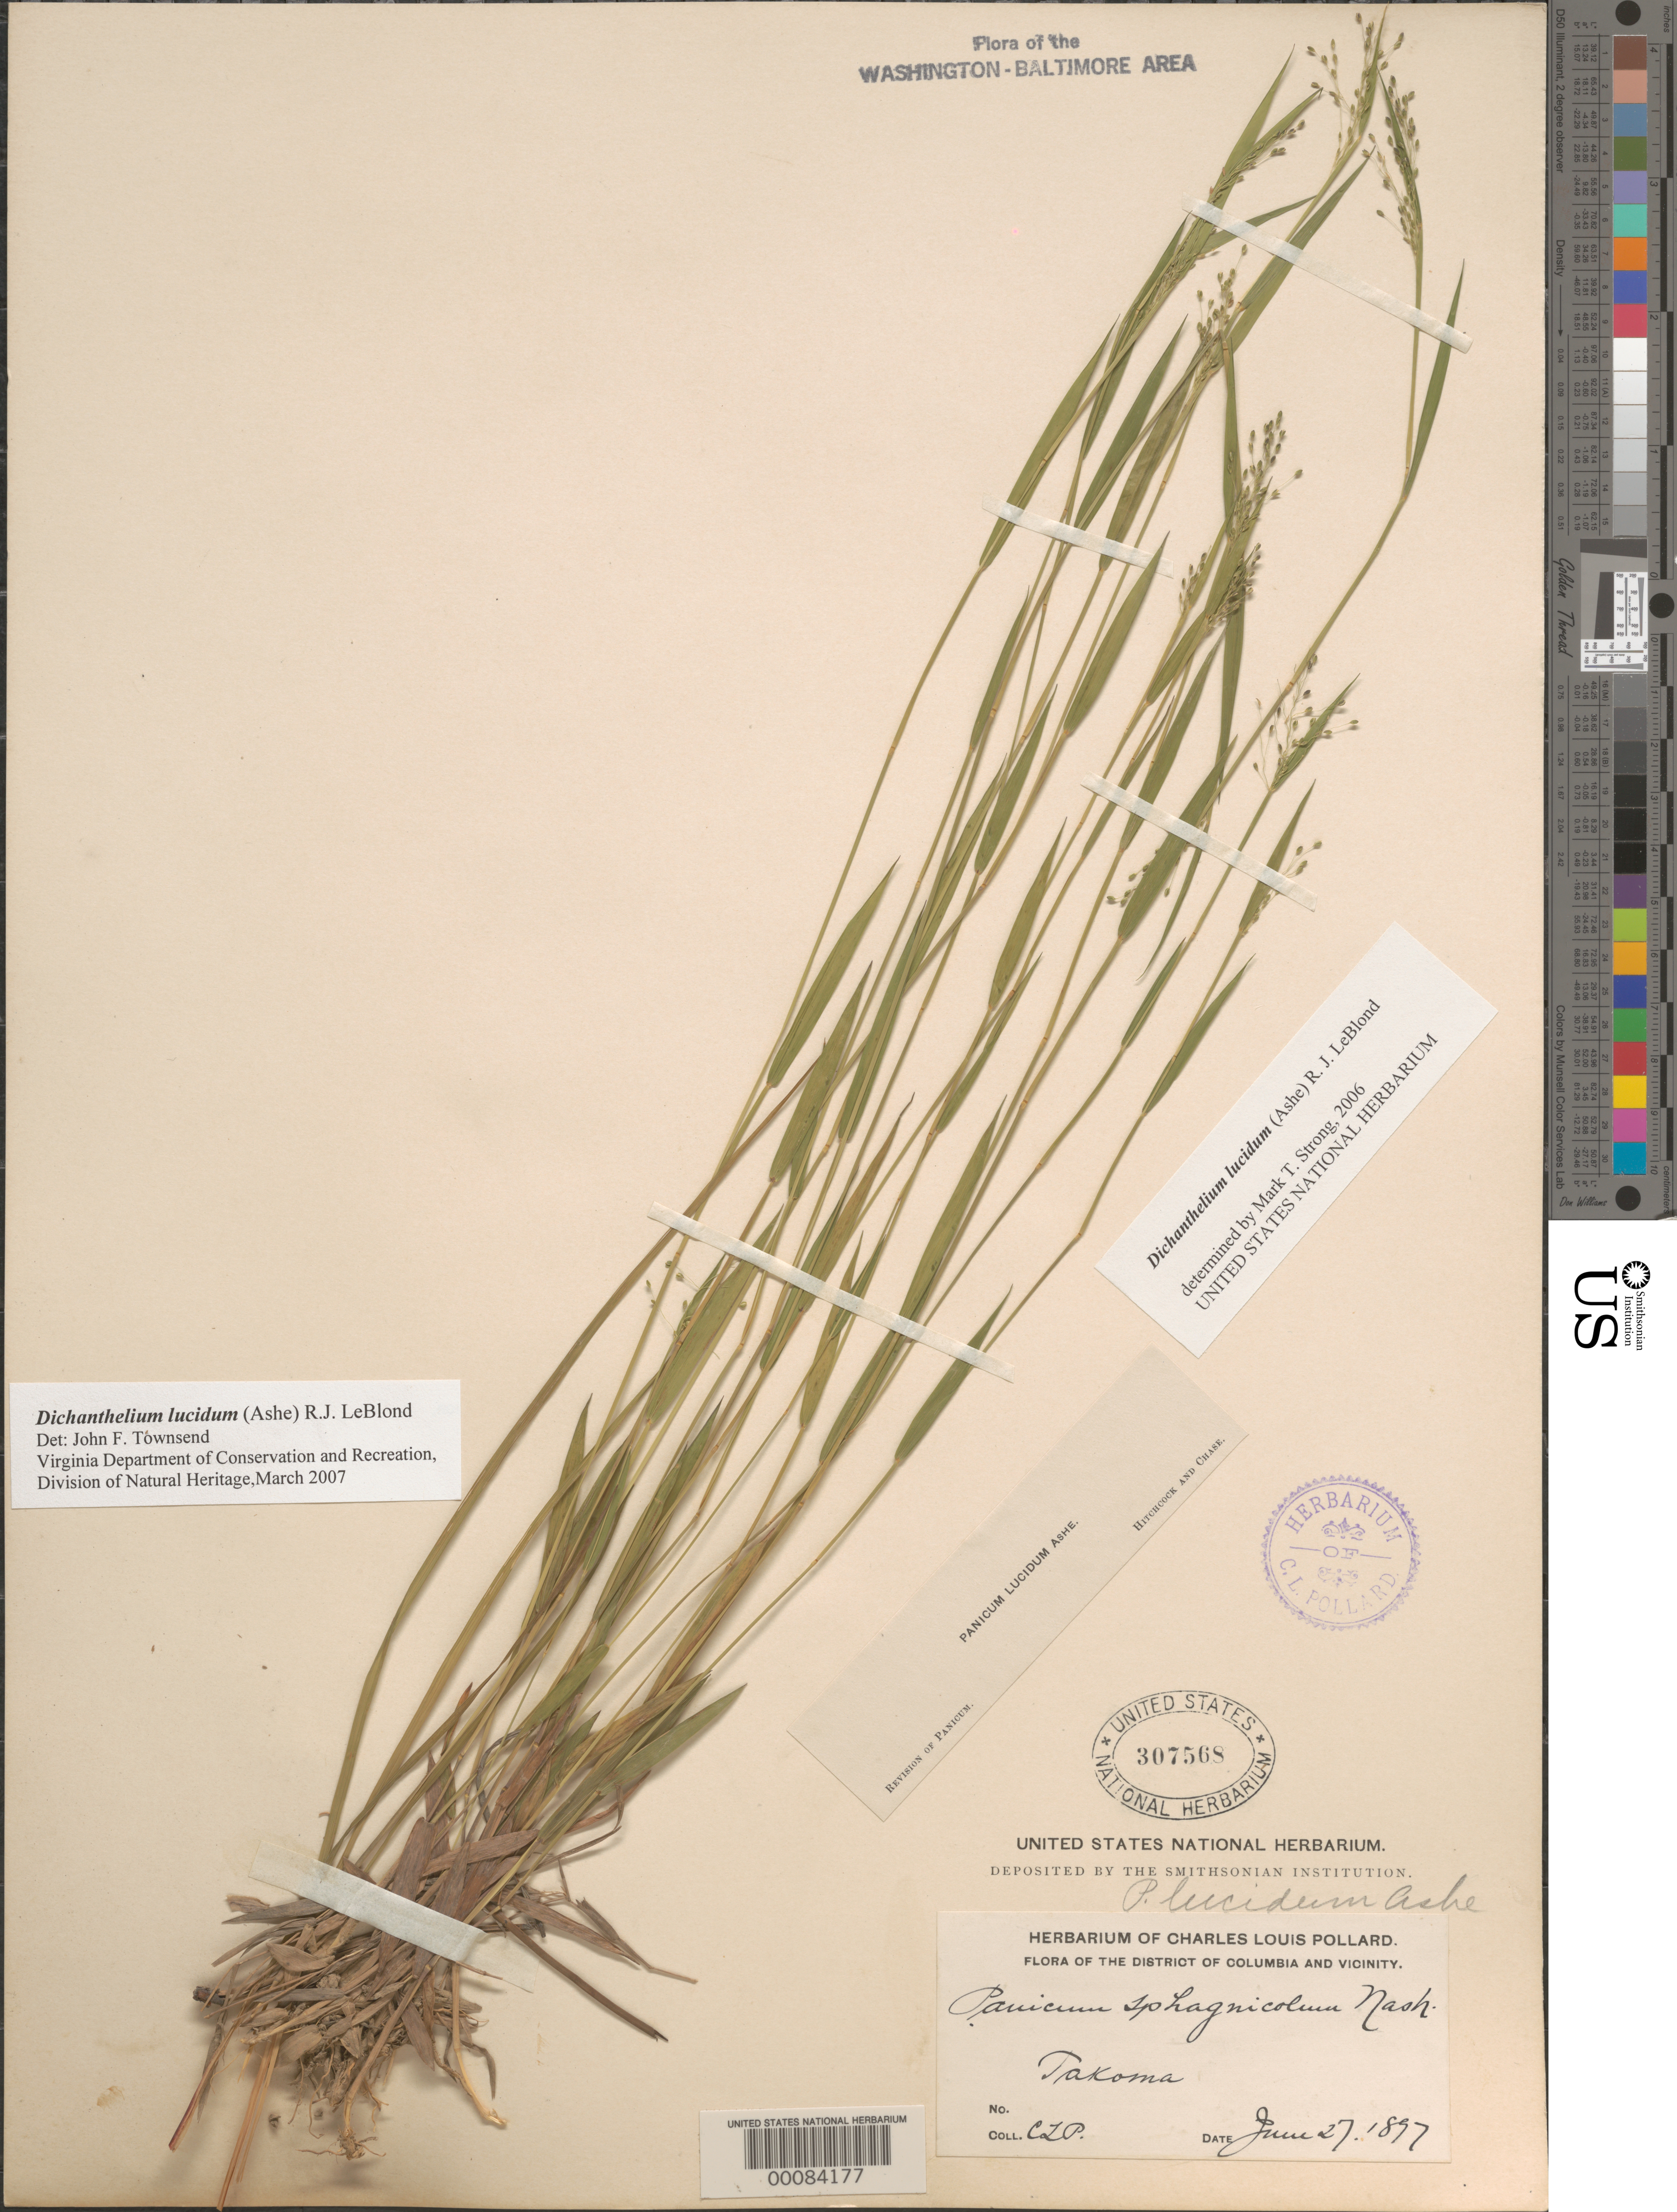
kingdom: Plantae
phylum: Tracheophyta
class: Liliopsida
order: Poales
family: Poaceae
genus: Dichanthelium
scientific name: Dichanthelium dichotomum var. dichotomum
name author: (L.) Gould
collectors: C. L. Pollard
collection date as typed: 27 Jun 1897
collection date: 1897-06-27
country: United States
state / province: District of Columbia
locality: Takoma Park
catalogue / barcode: US 307568